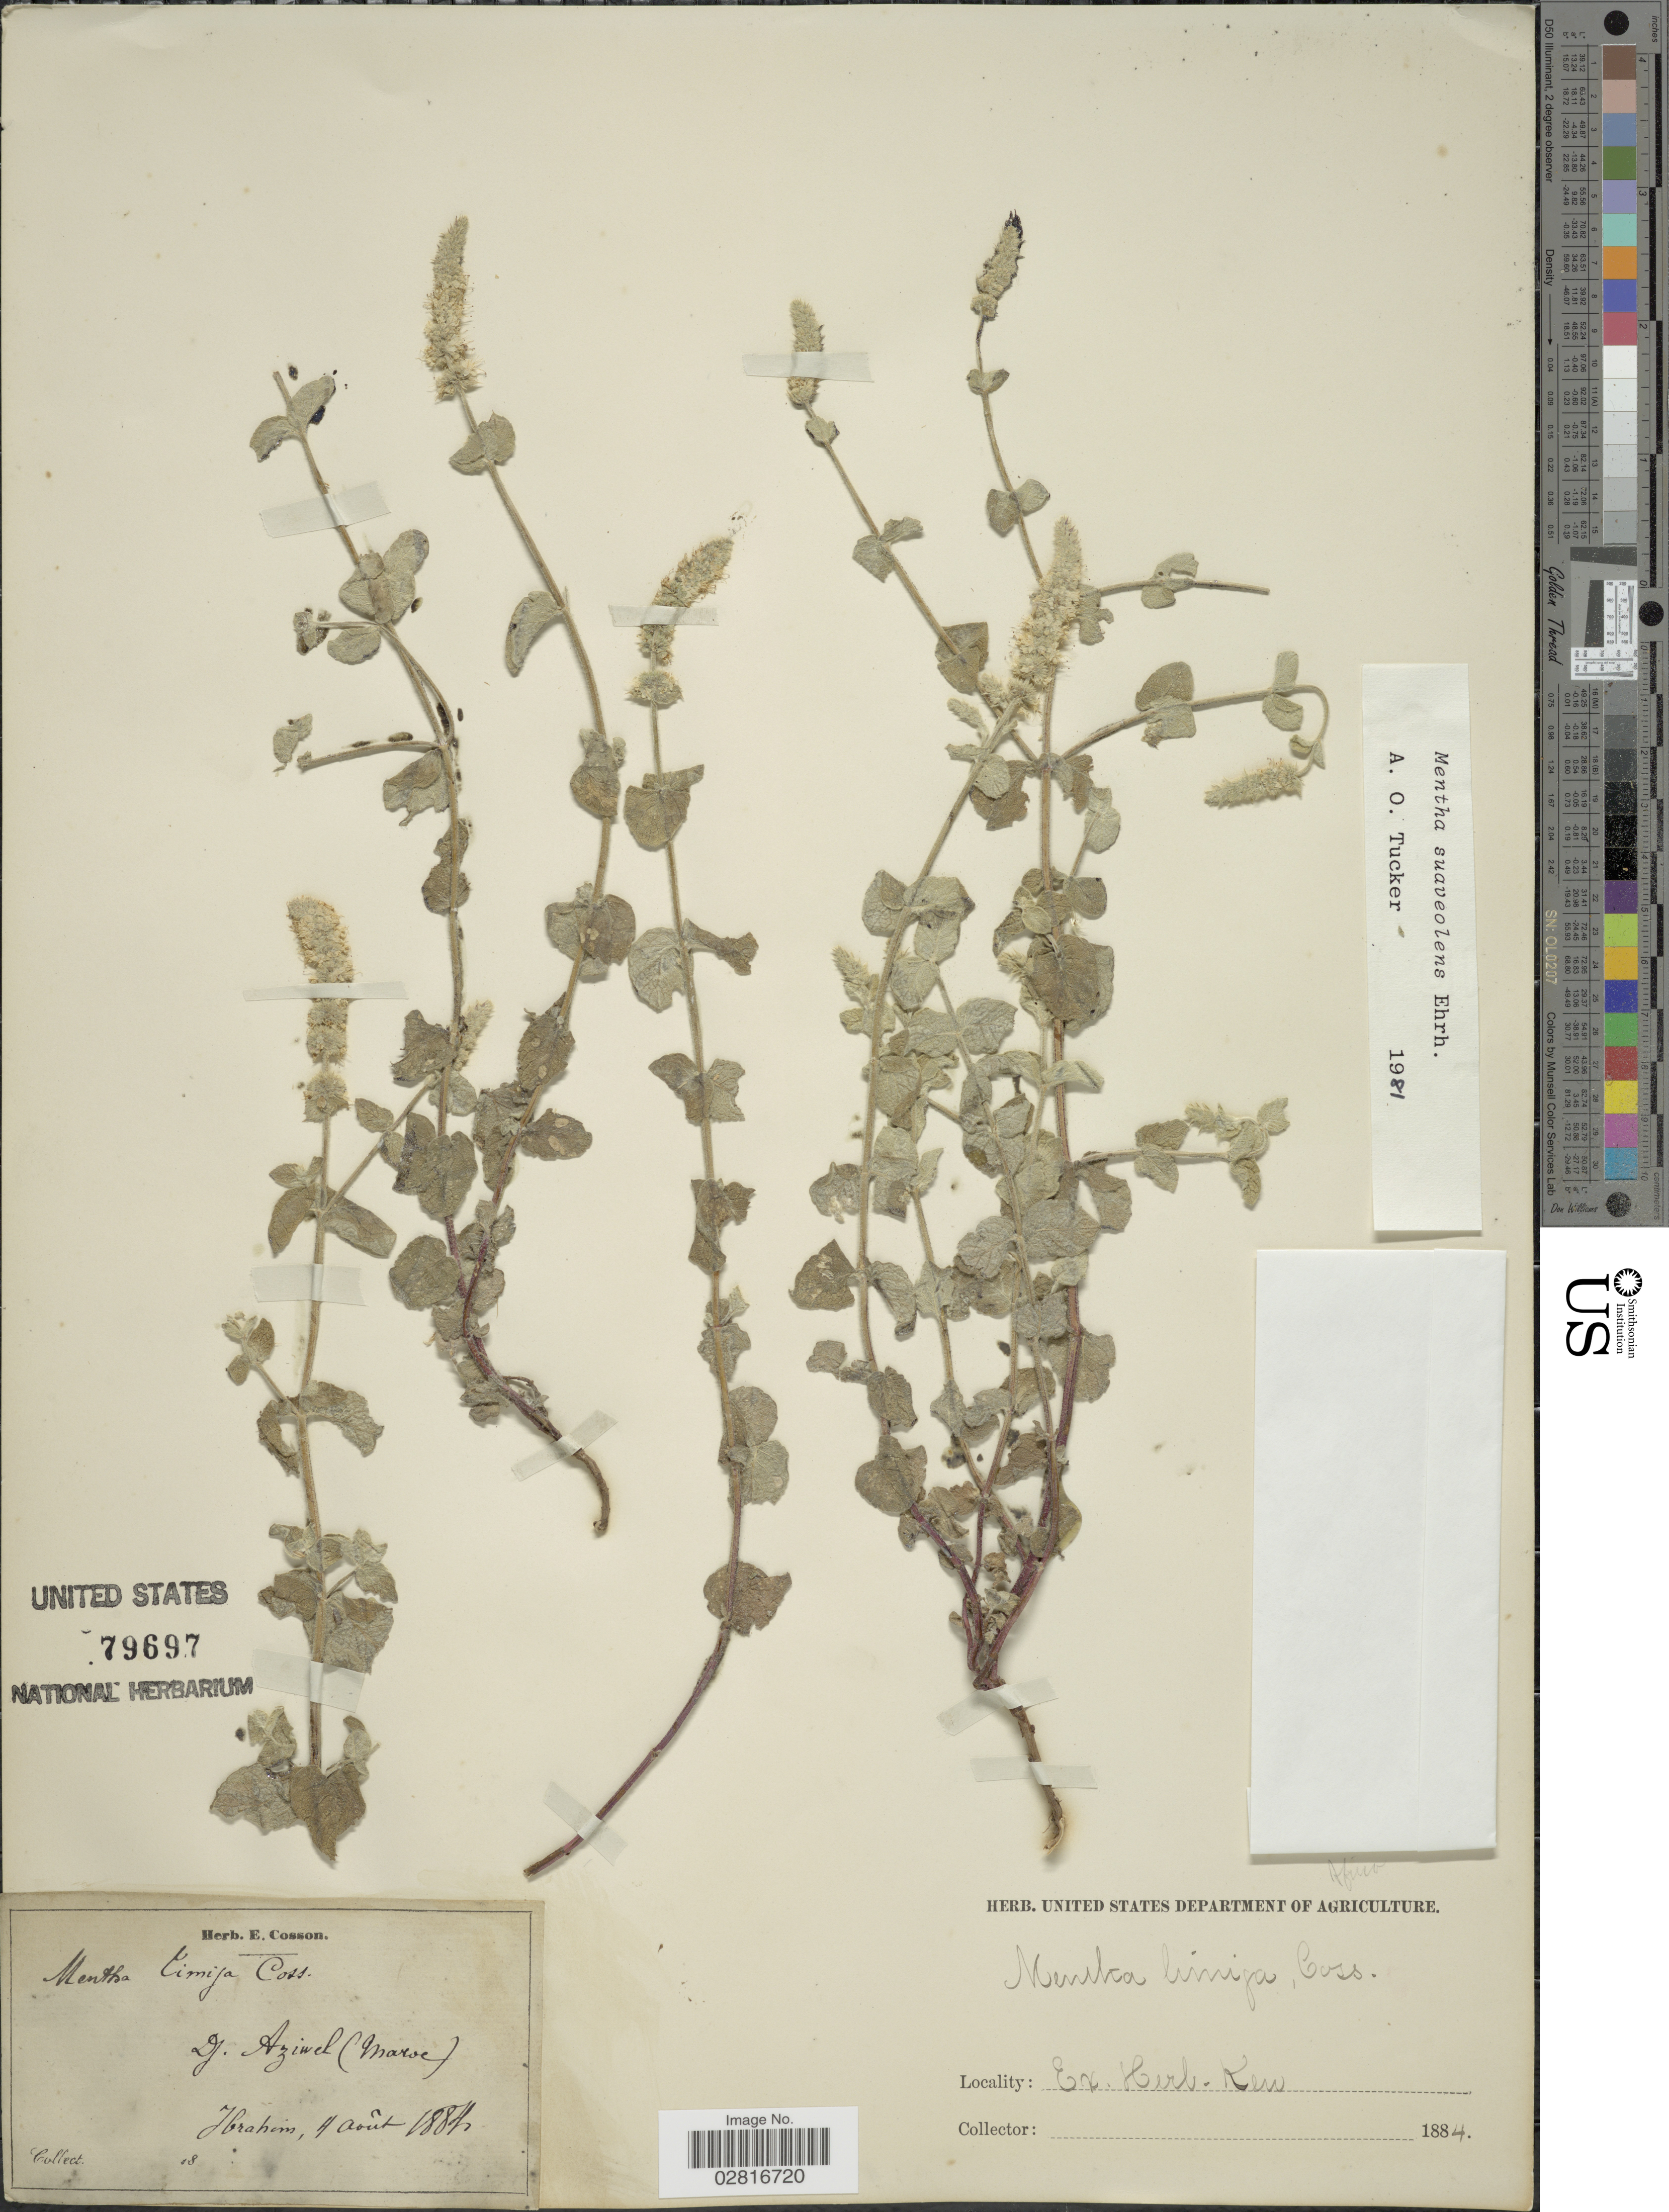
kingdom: Plantae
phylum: Tracheophyta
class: Magnoliopsida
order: Lamiales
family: Lamiaceae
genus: Mentha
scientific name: Mentha suaveolens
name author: Ehrh.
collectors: -. Ibrahim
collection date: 1884-08-04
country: Morocco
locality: Dj. Aziwel (Maroc)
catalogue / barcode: US 79697